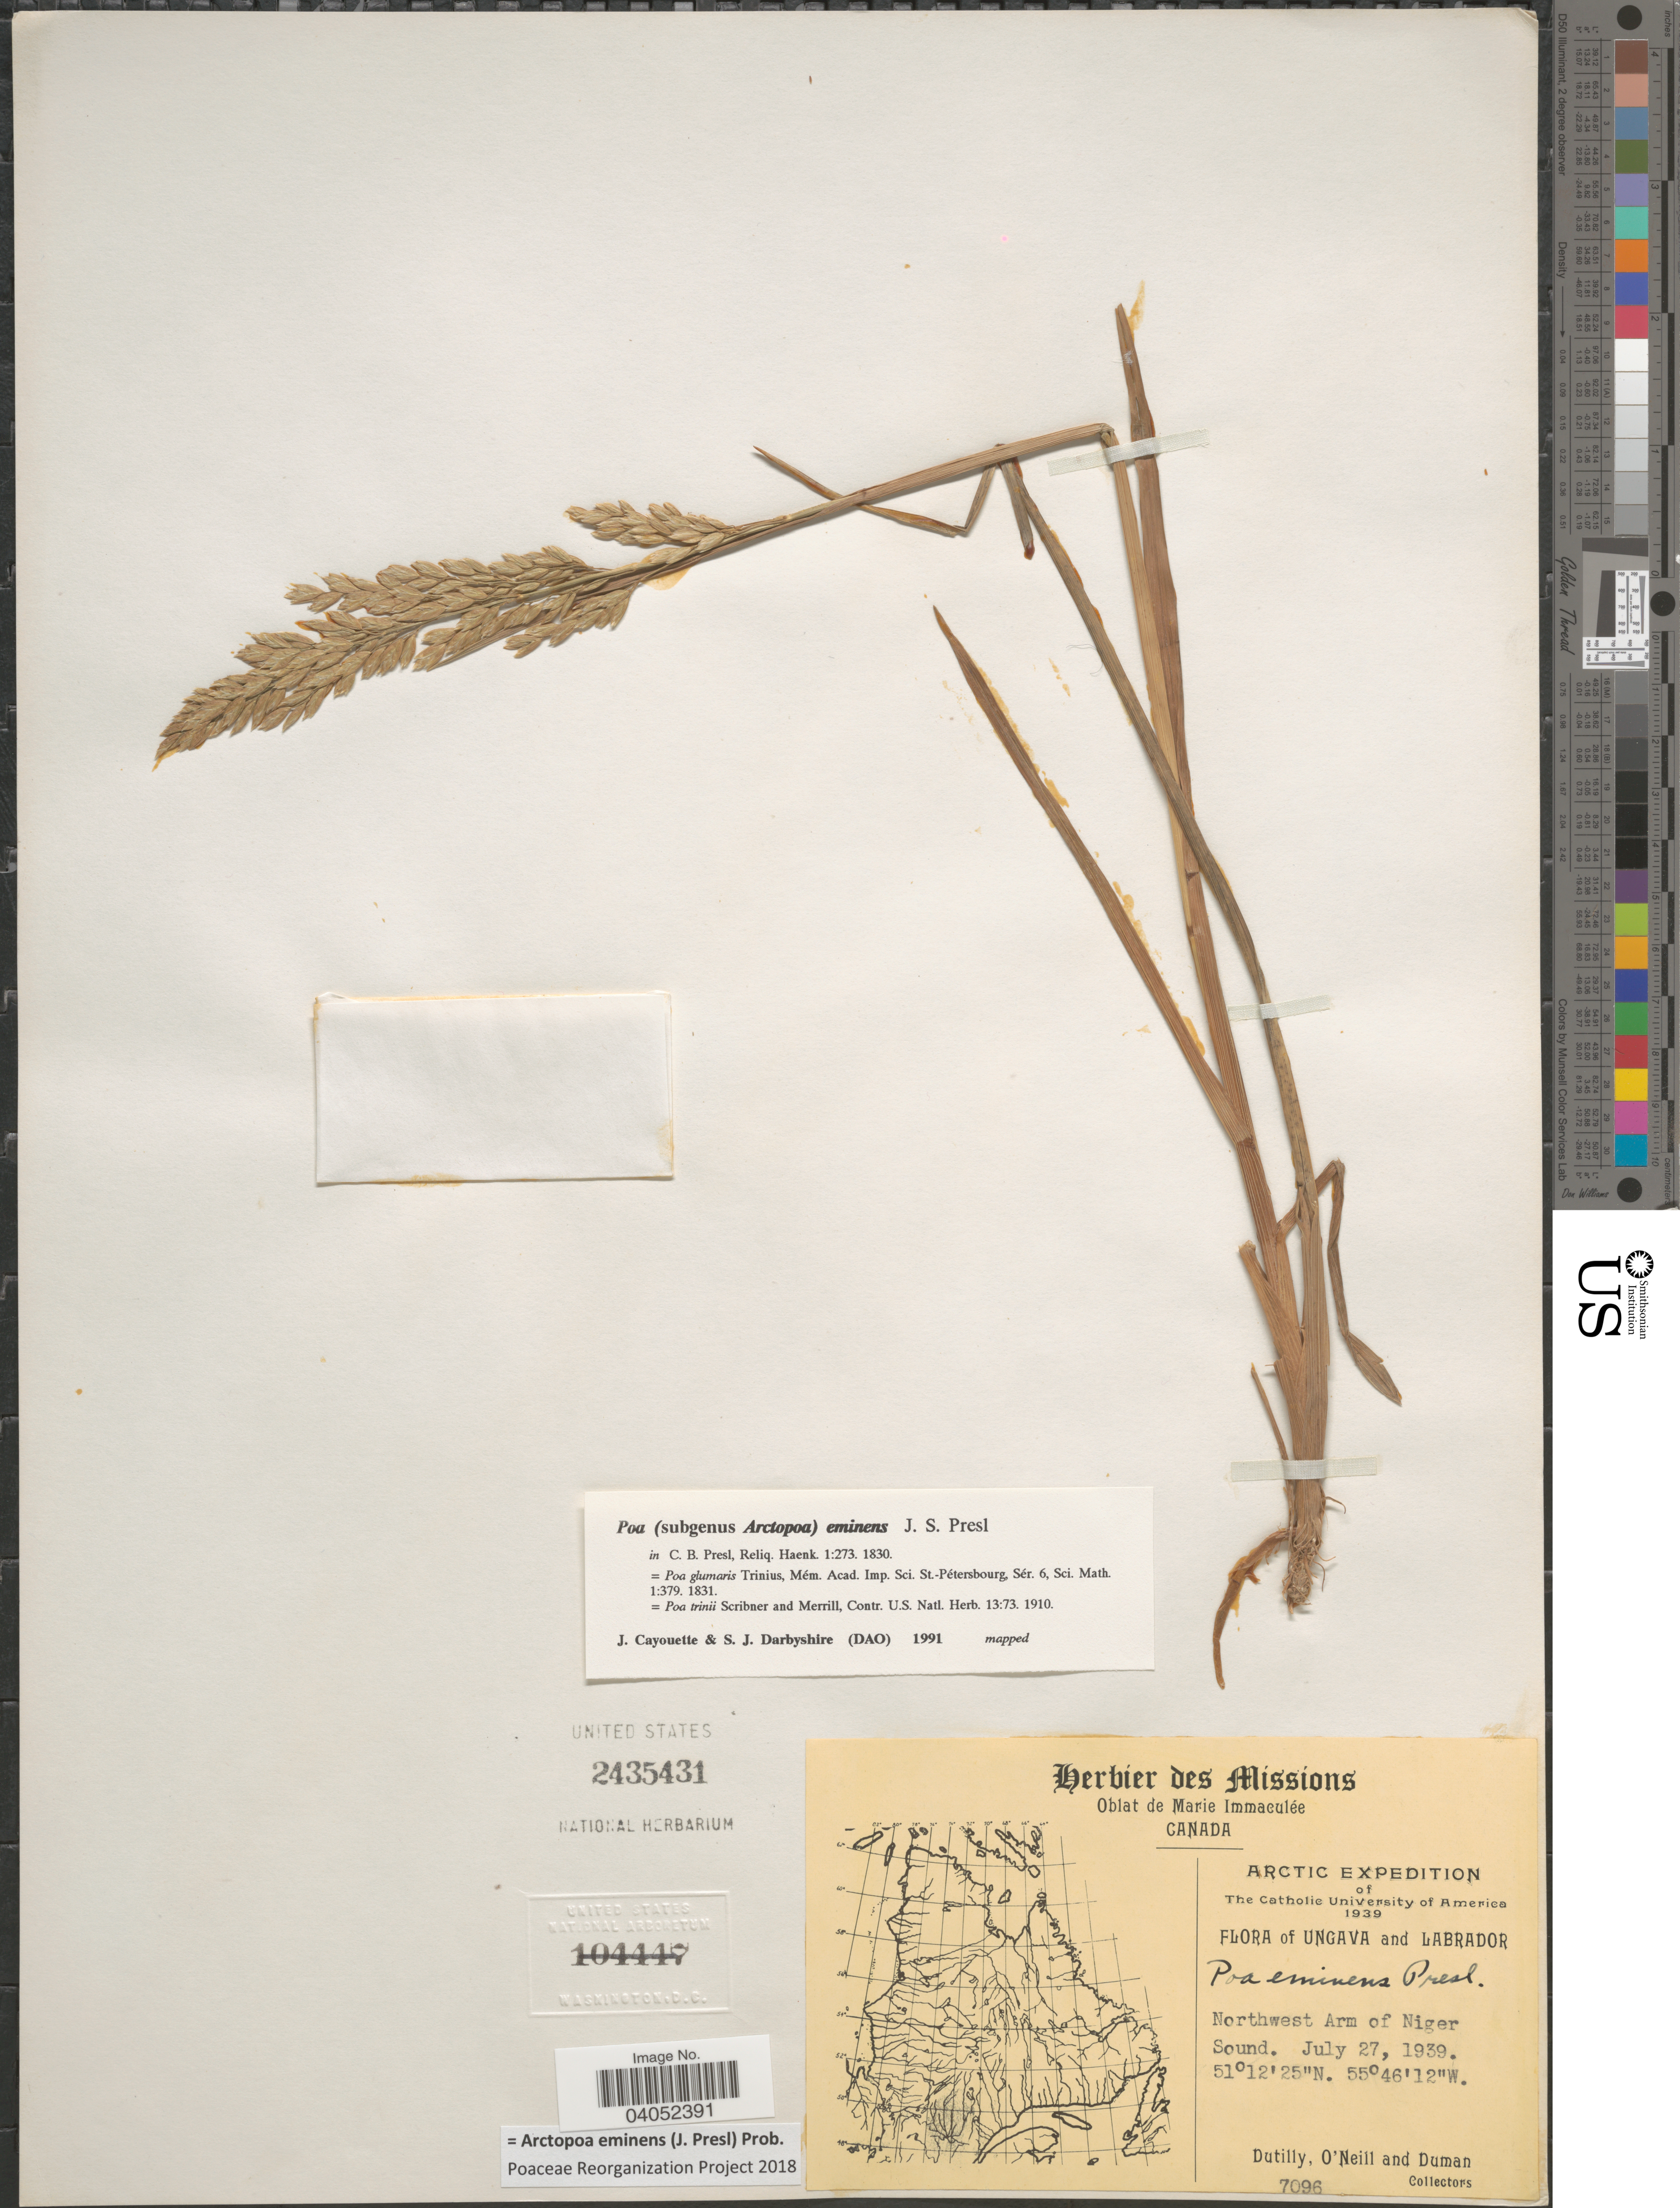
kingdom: Plantae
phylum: Tracheophyta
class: Liliopsida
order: Poales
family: Poaceae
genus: Arctopoa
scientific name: Arctopoa eminens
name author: (J. Presl) Prob.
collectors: -. Dutilly, O' Neill & -. Duman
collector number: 7096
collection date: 1939-07-27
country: Canada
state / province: Newfoundland and Labrador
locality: Ungava and Labrador. Northwest Arm of Niger Sound.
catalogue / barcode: US 2435431